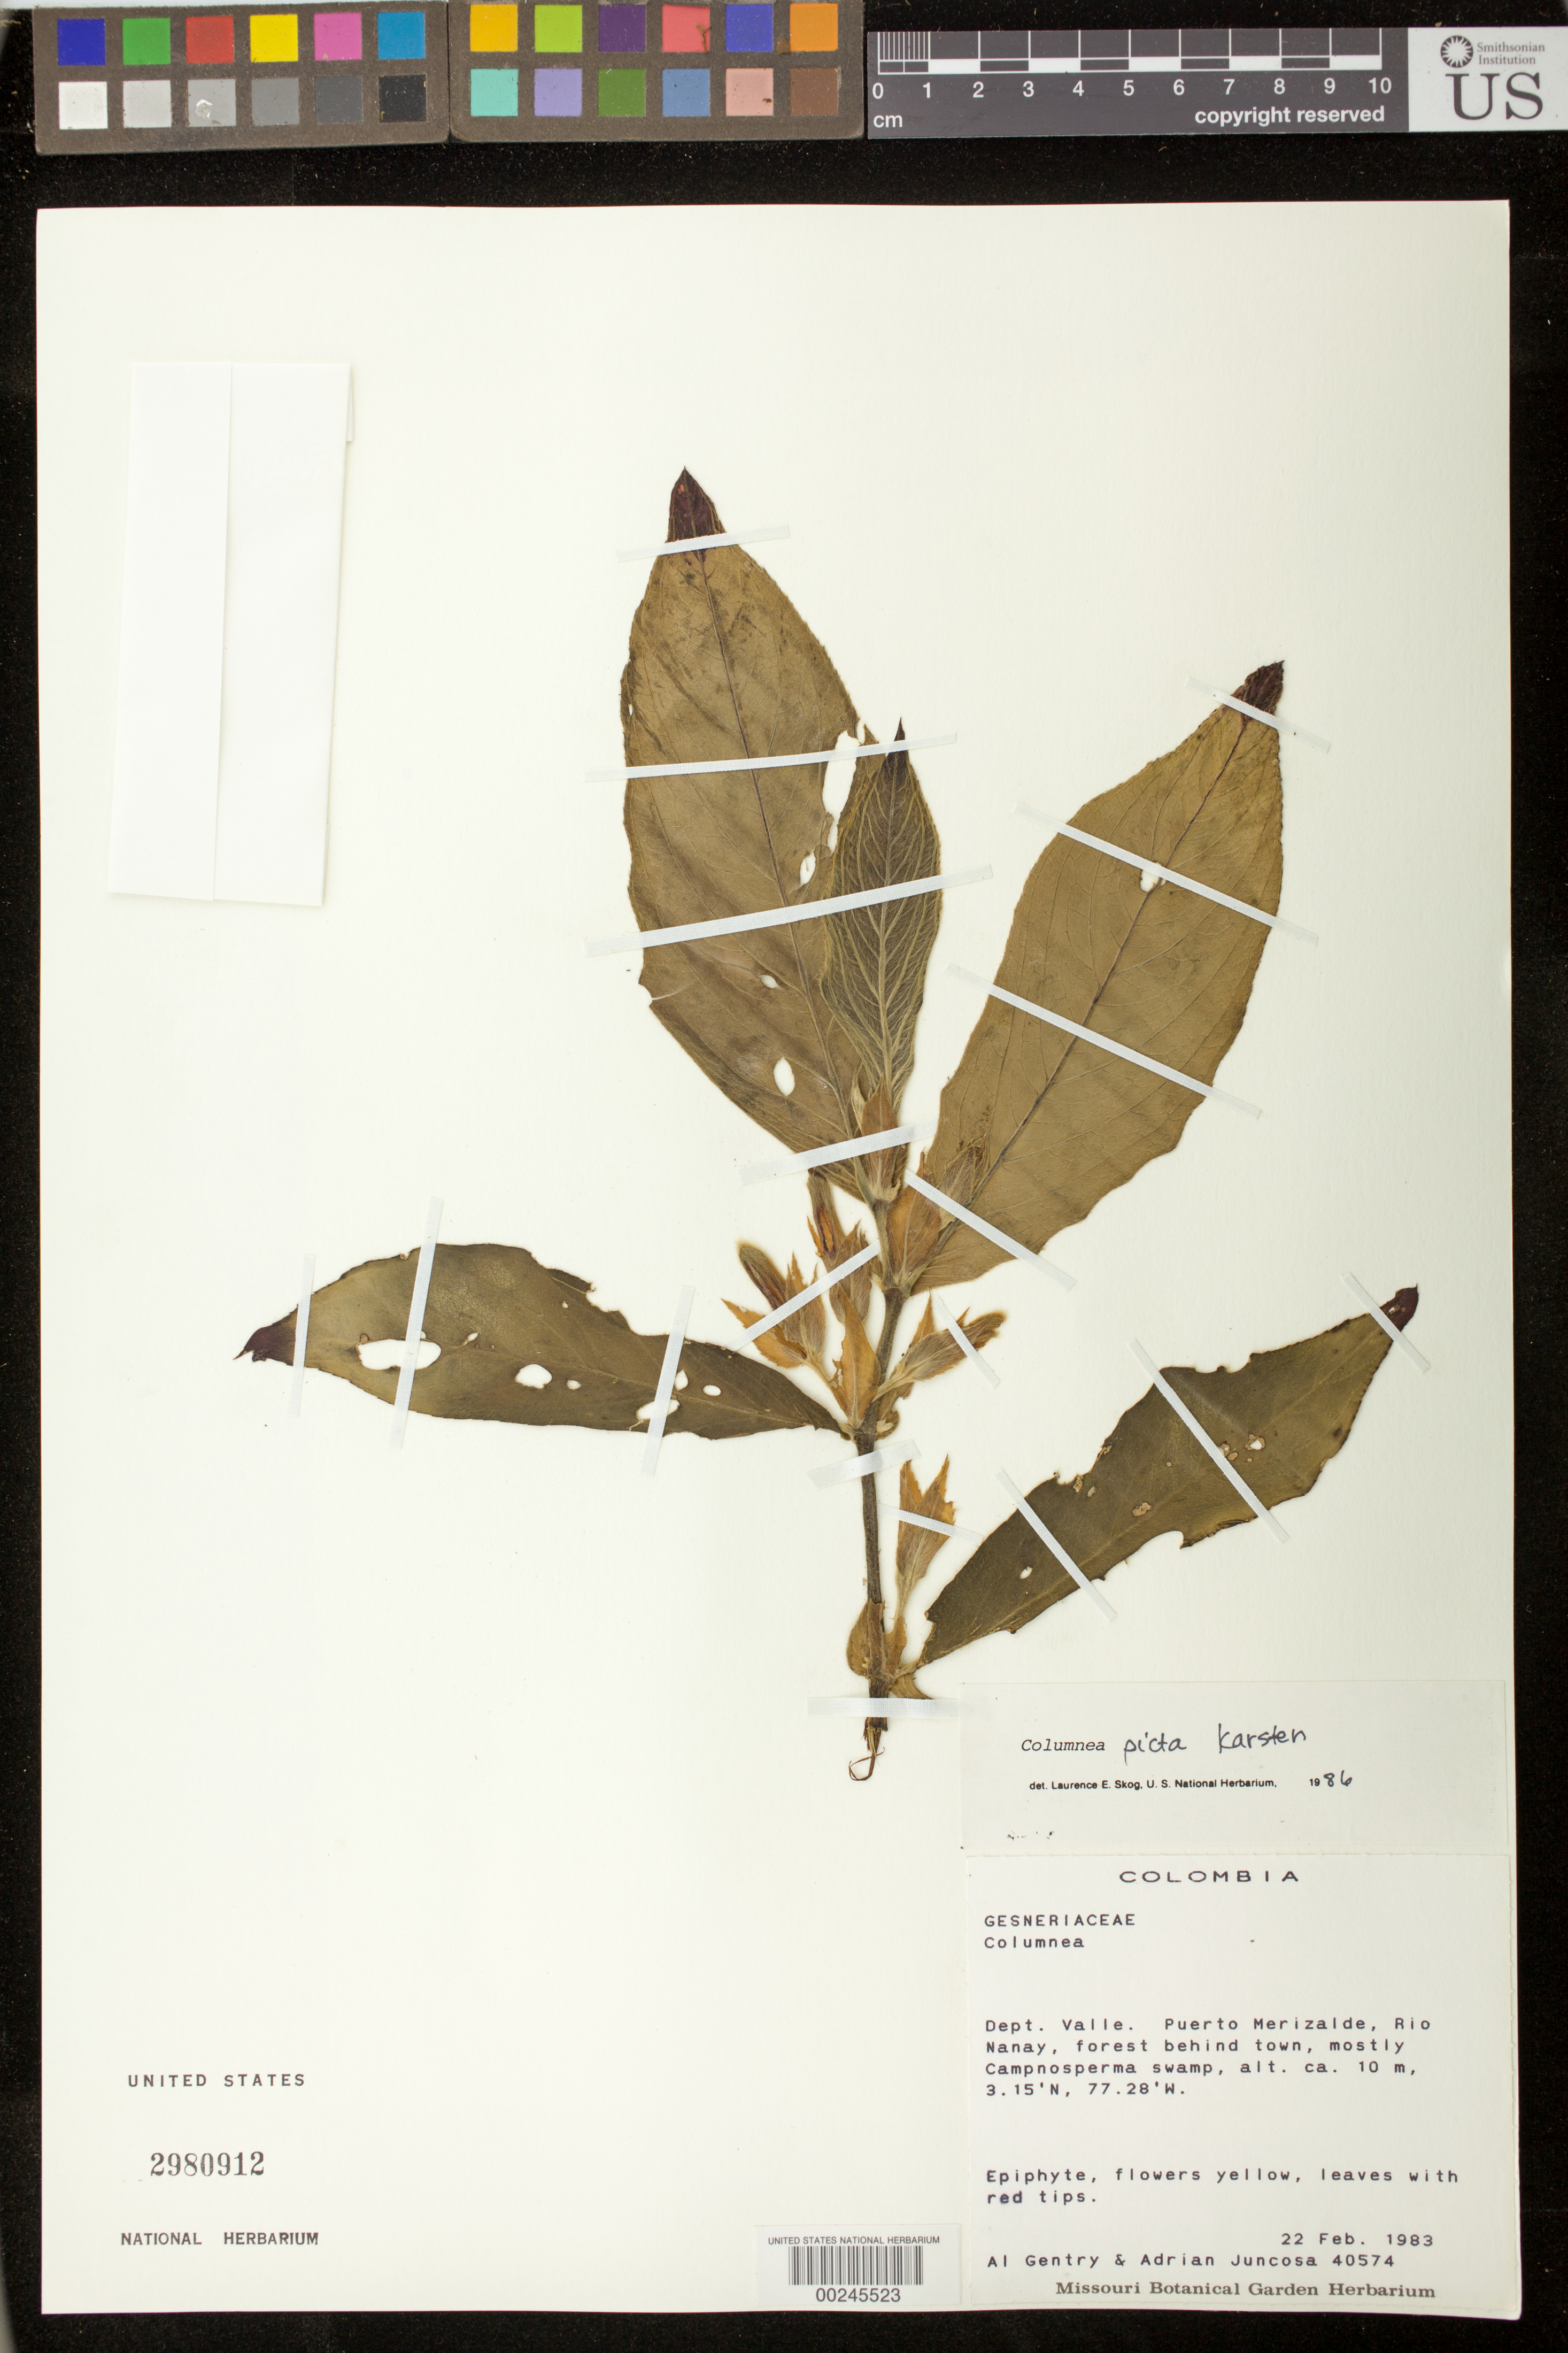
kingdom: Plantae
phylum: Tracheophyta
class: Magnoliopsida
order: Lamiales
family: Gesneriaceae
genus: Columnea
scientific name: Columnea karsteniana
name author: Singh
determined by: Skog, Laurence E.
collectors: A. H. Gentry & A. Juncosa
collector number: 40574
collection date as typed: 22 Feb 1983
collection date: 1983-02-22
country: Colombia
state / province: Valle del Cauca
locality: Puerto Merizalde, Rio Nanay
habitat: Forest behind town, mostly Campnosperma swamp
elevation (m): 10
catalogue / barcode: US 2980912